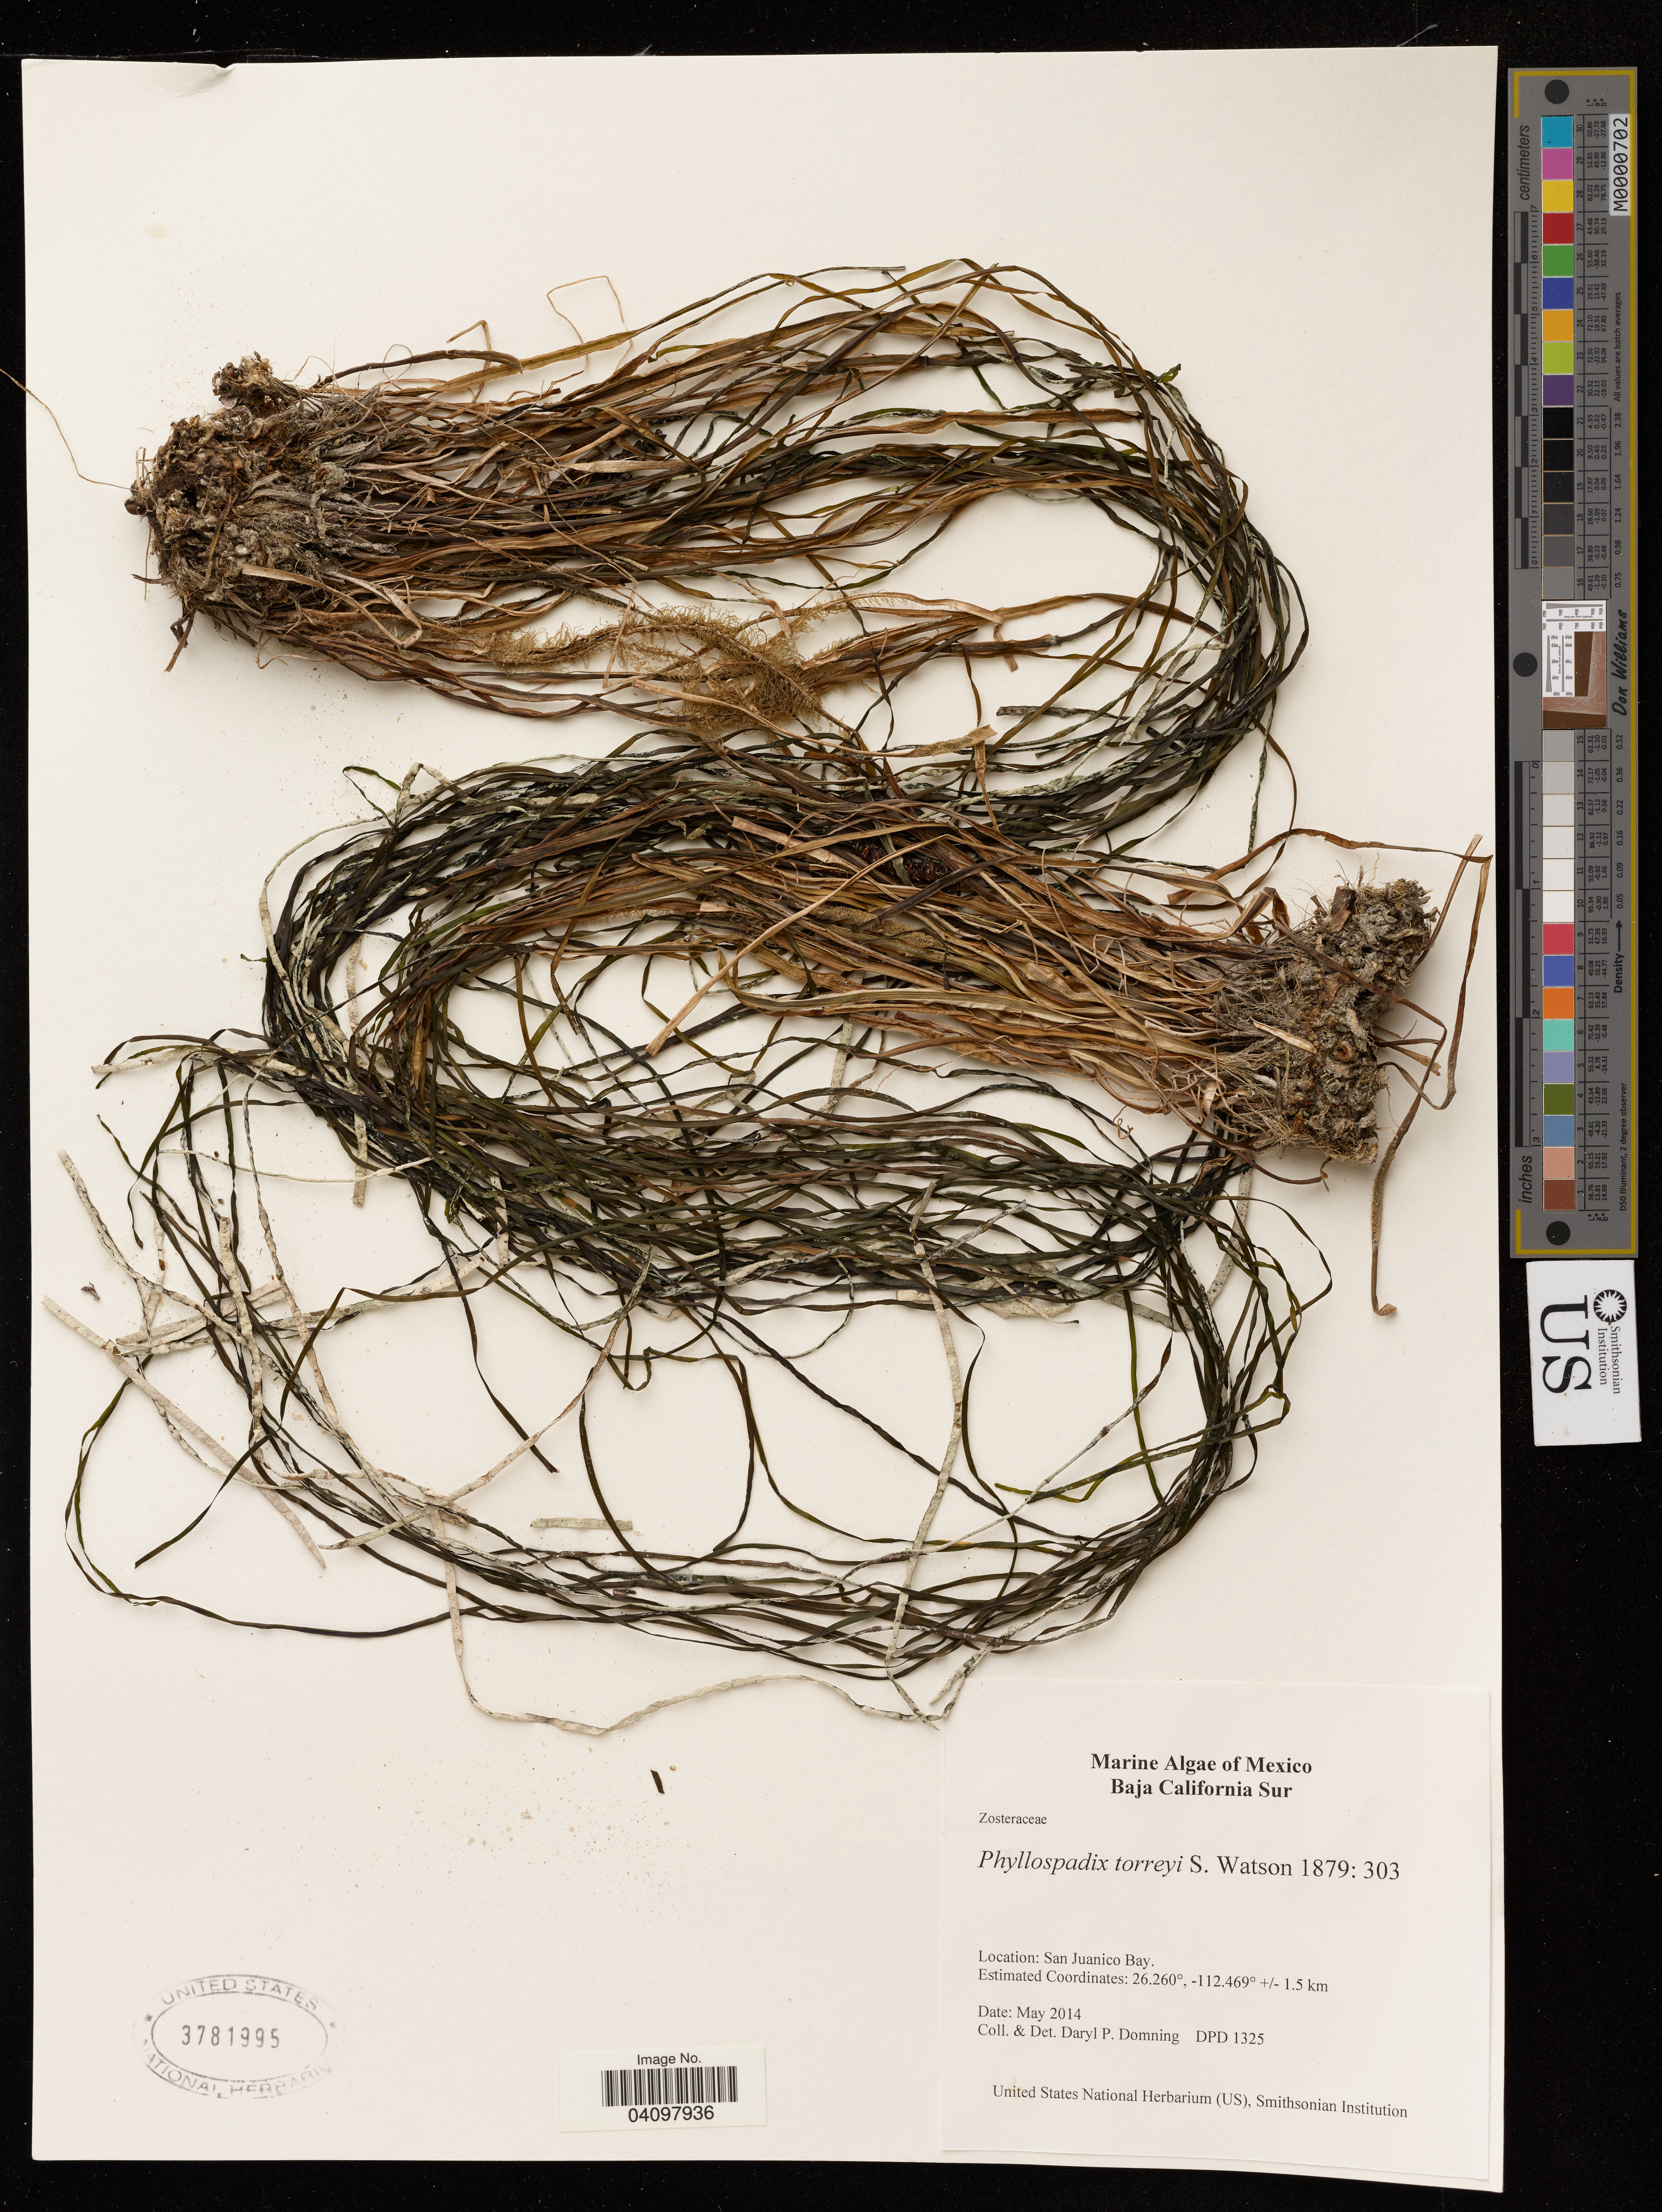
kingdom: Plantae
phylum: Tracheophyta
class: Liliopsida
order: Alismatales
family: Zosteraceae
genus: Phyllospadix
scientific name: Phyllospadix torreyi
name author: S. Watson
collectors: D. Domning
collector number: DPD1325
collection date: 2014-05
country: Mexico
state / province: Baja California Sur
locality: San Juanico Bay.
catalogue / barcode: US 3781995